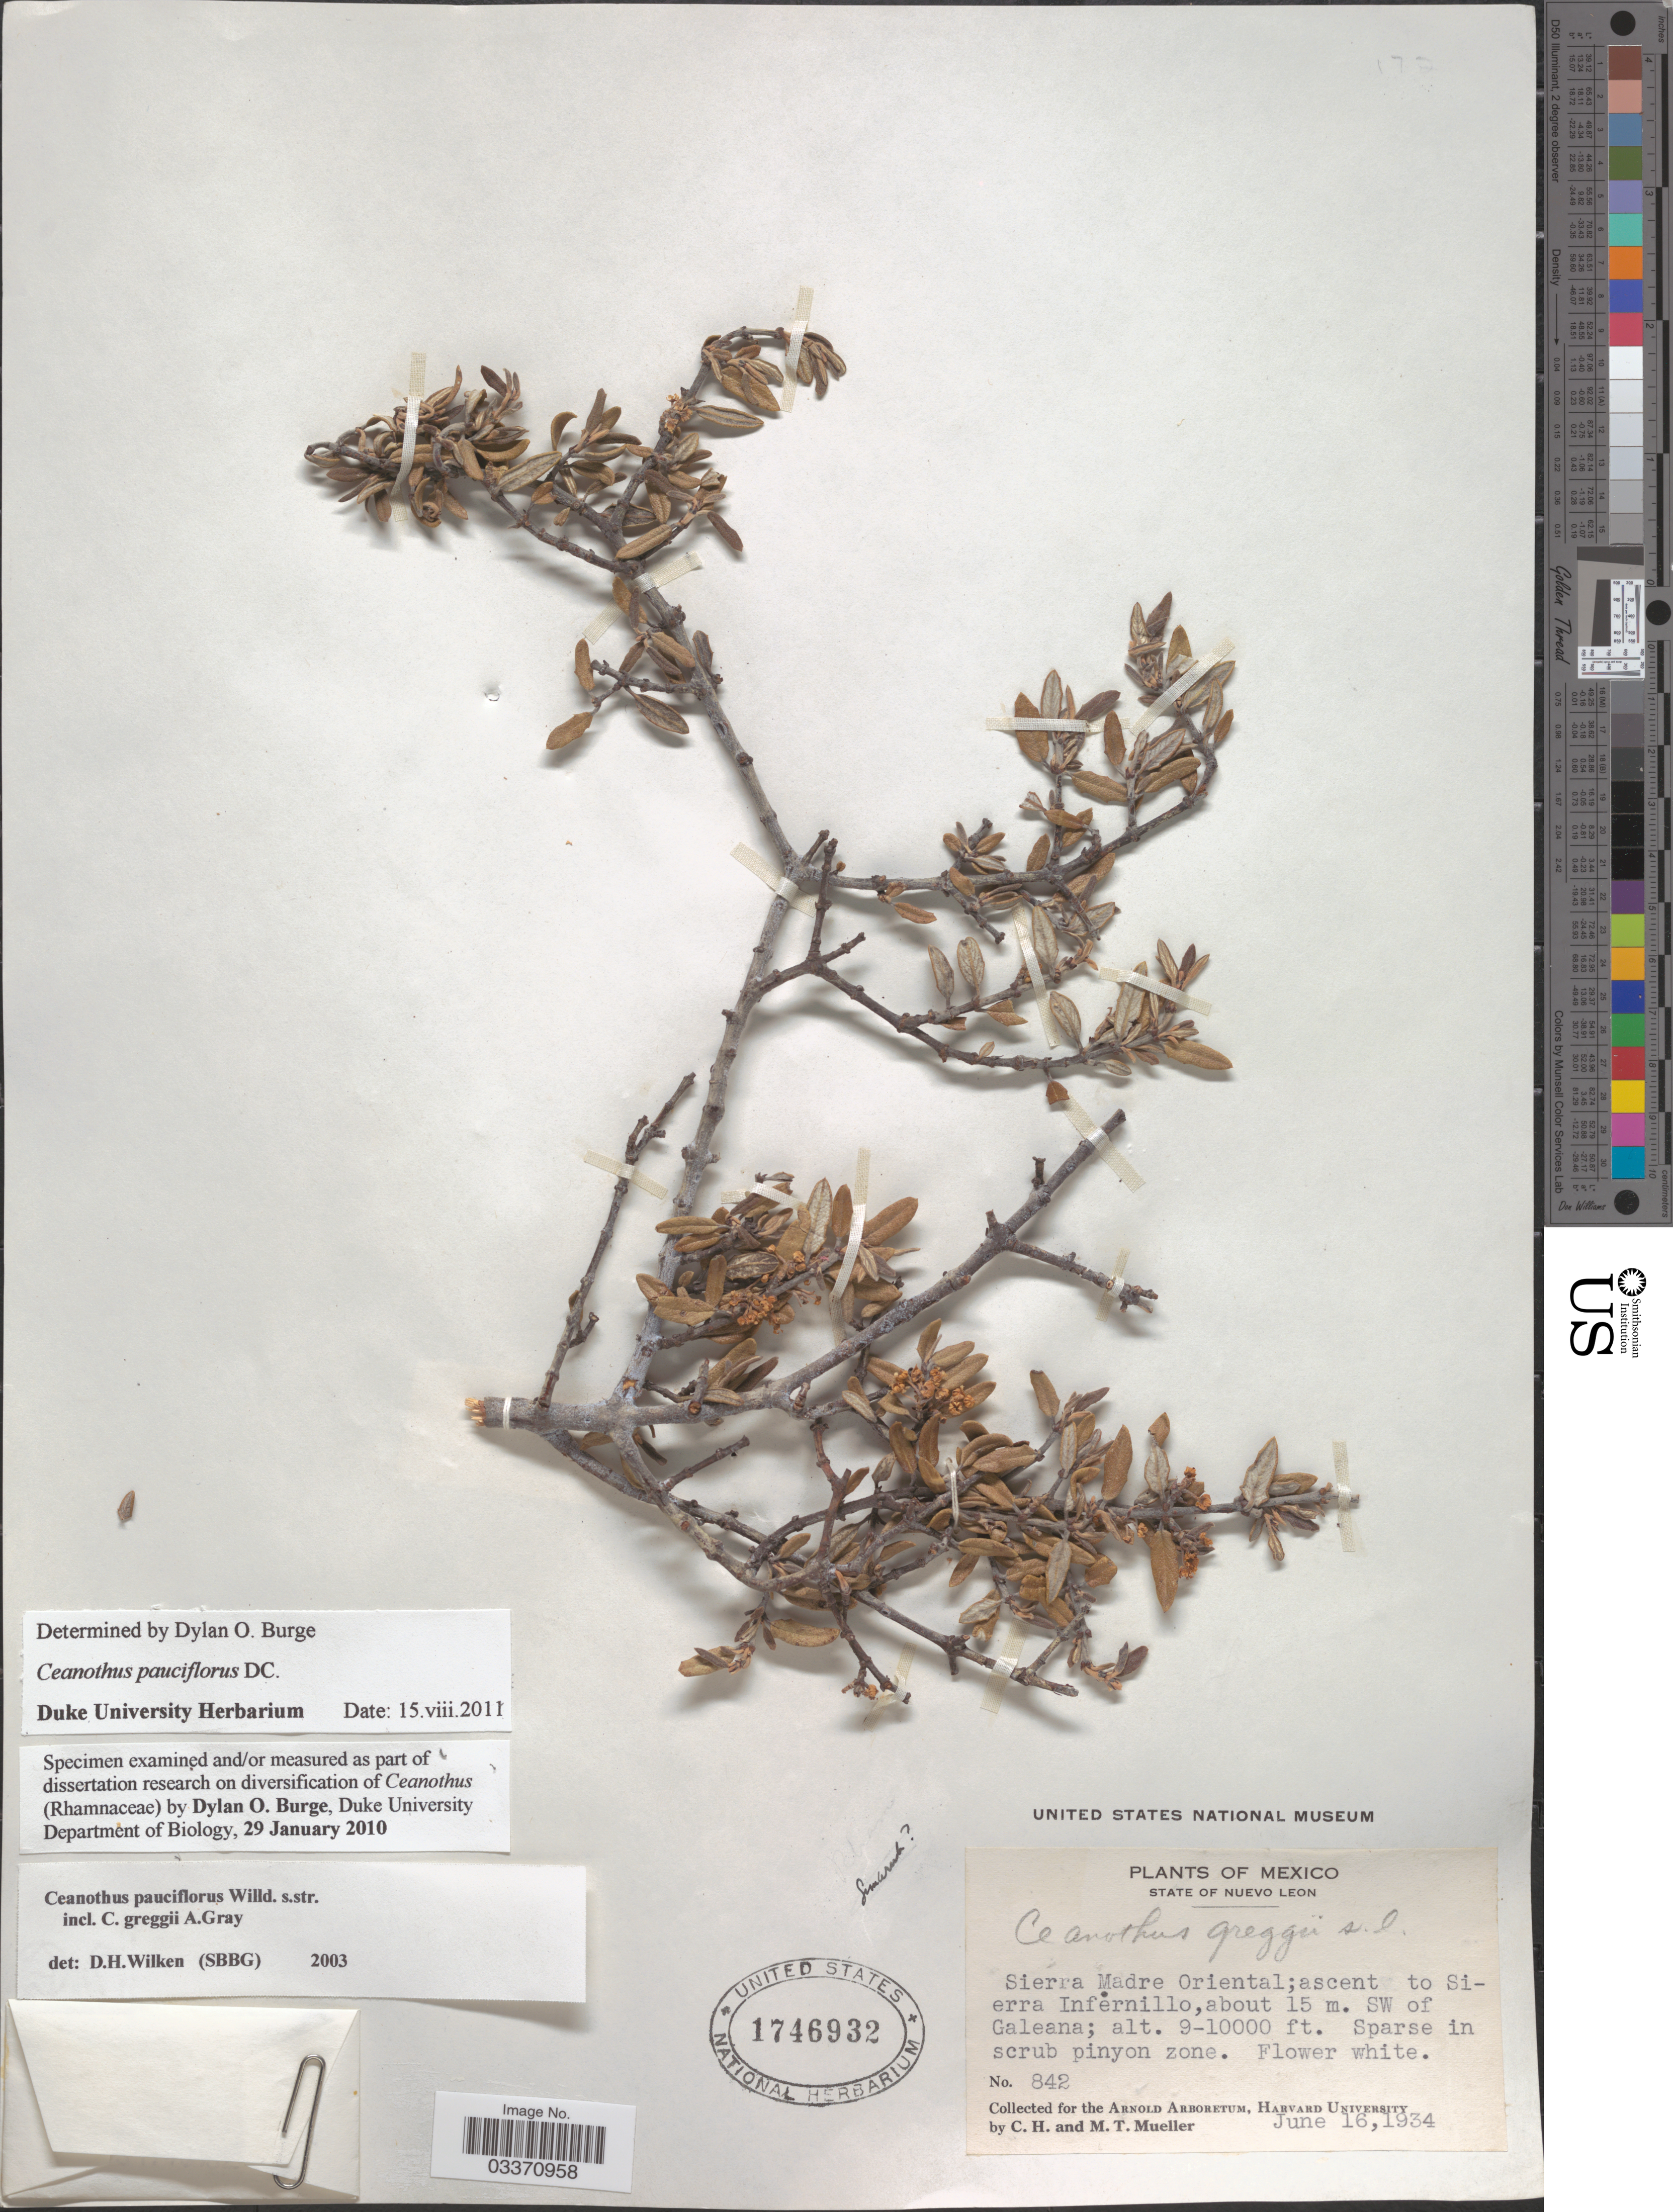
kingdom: Plantae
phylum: Tracheophyta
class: Magnoliopsida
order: Rosales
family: Rhamnaceae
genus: Ceanothus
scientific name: Ceanothus pauciflorus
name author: DC.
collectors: C. H. Mueller & M. Mueller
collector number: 842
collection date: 1934-06-16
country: Mexico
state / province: Nuevo León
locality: Sierra Madre Oriental; ascent to Sierra Infernillo, about 15 m. SW of Galeana. Sparse in scrub pinyon zone.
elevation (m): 2743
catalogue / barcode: US 1746932